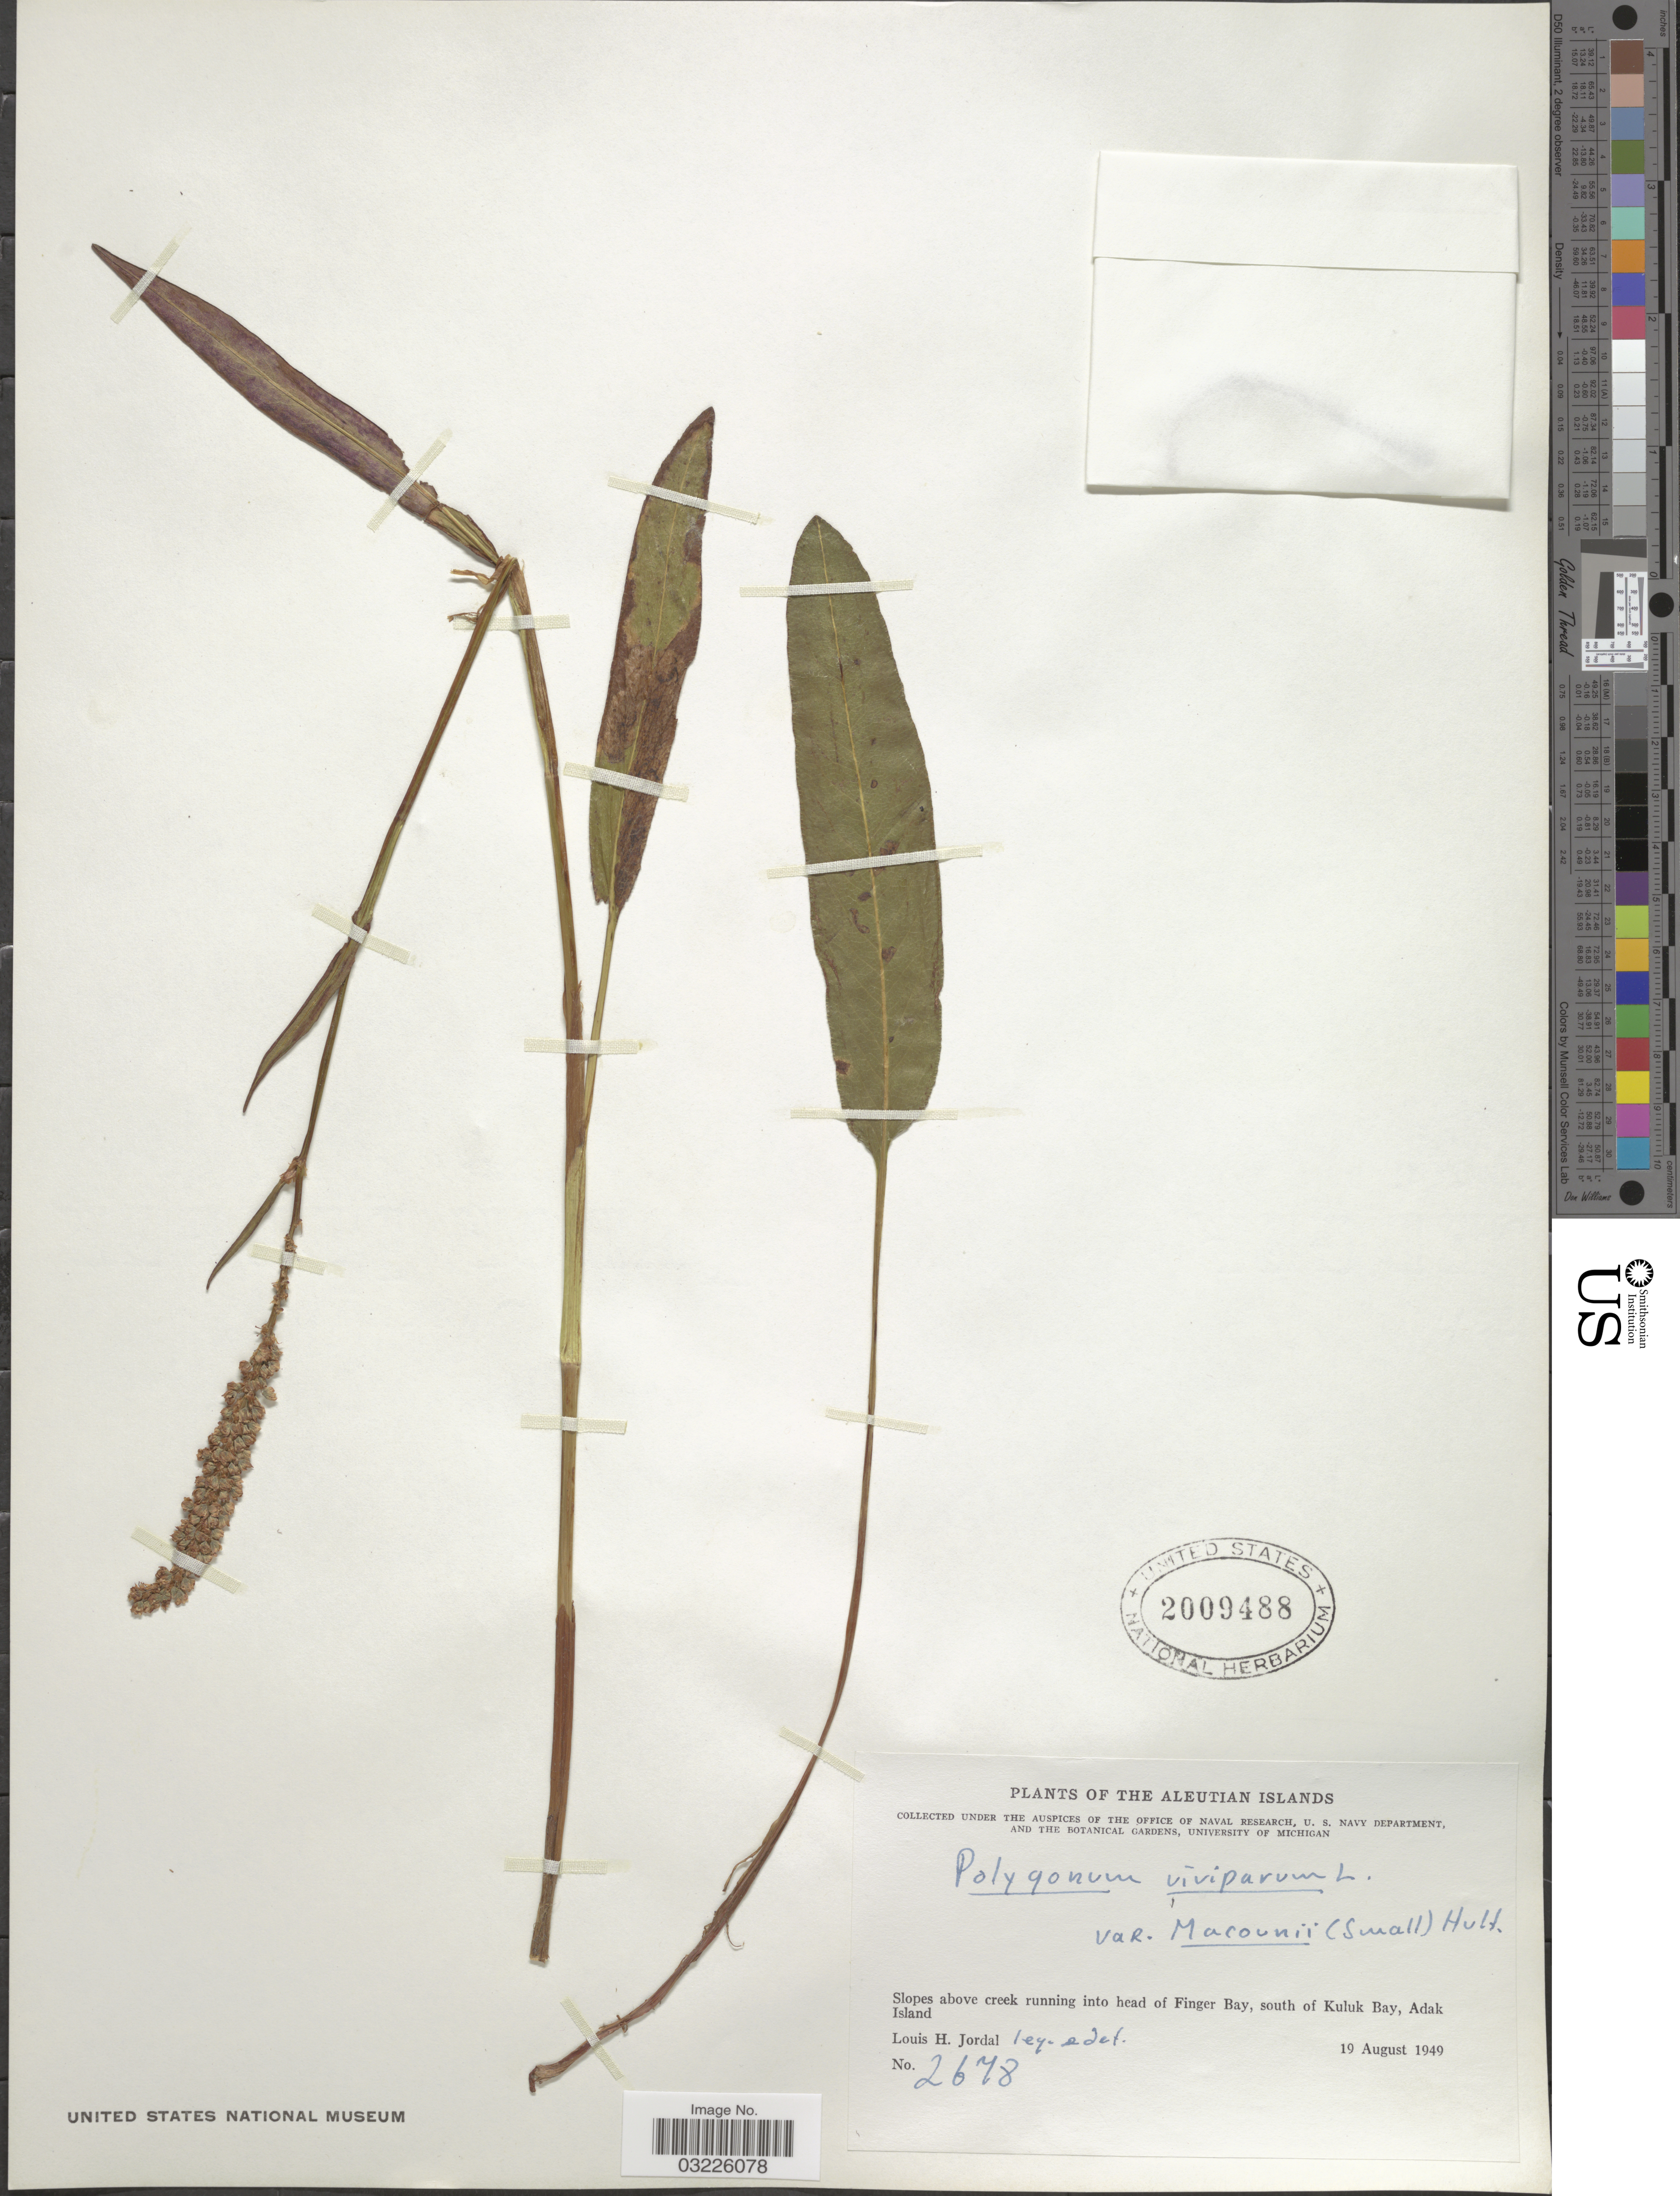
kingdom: Plantae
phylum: Tracheophyta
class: Magnoliopsida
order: Caryophyllales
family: Polygonaceae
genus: Bistorta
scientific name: Bistorta vivipara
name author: (L.) Delarbre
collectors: L. Jordal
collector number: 2678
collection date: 1949-08-19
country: United States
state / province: Alaska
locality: Aleutian Islands. Slopes above creek running into head of Finger Bay, south of Kuluk Bay, Adak Island.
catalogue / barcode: US 2009488